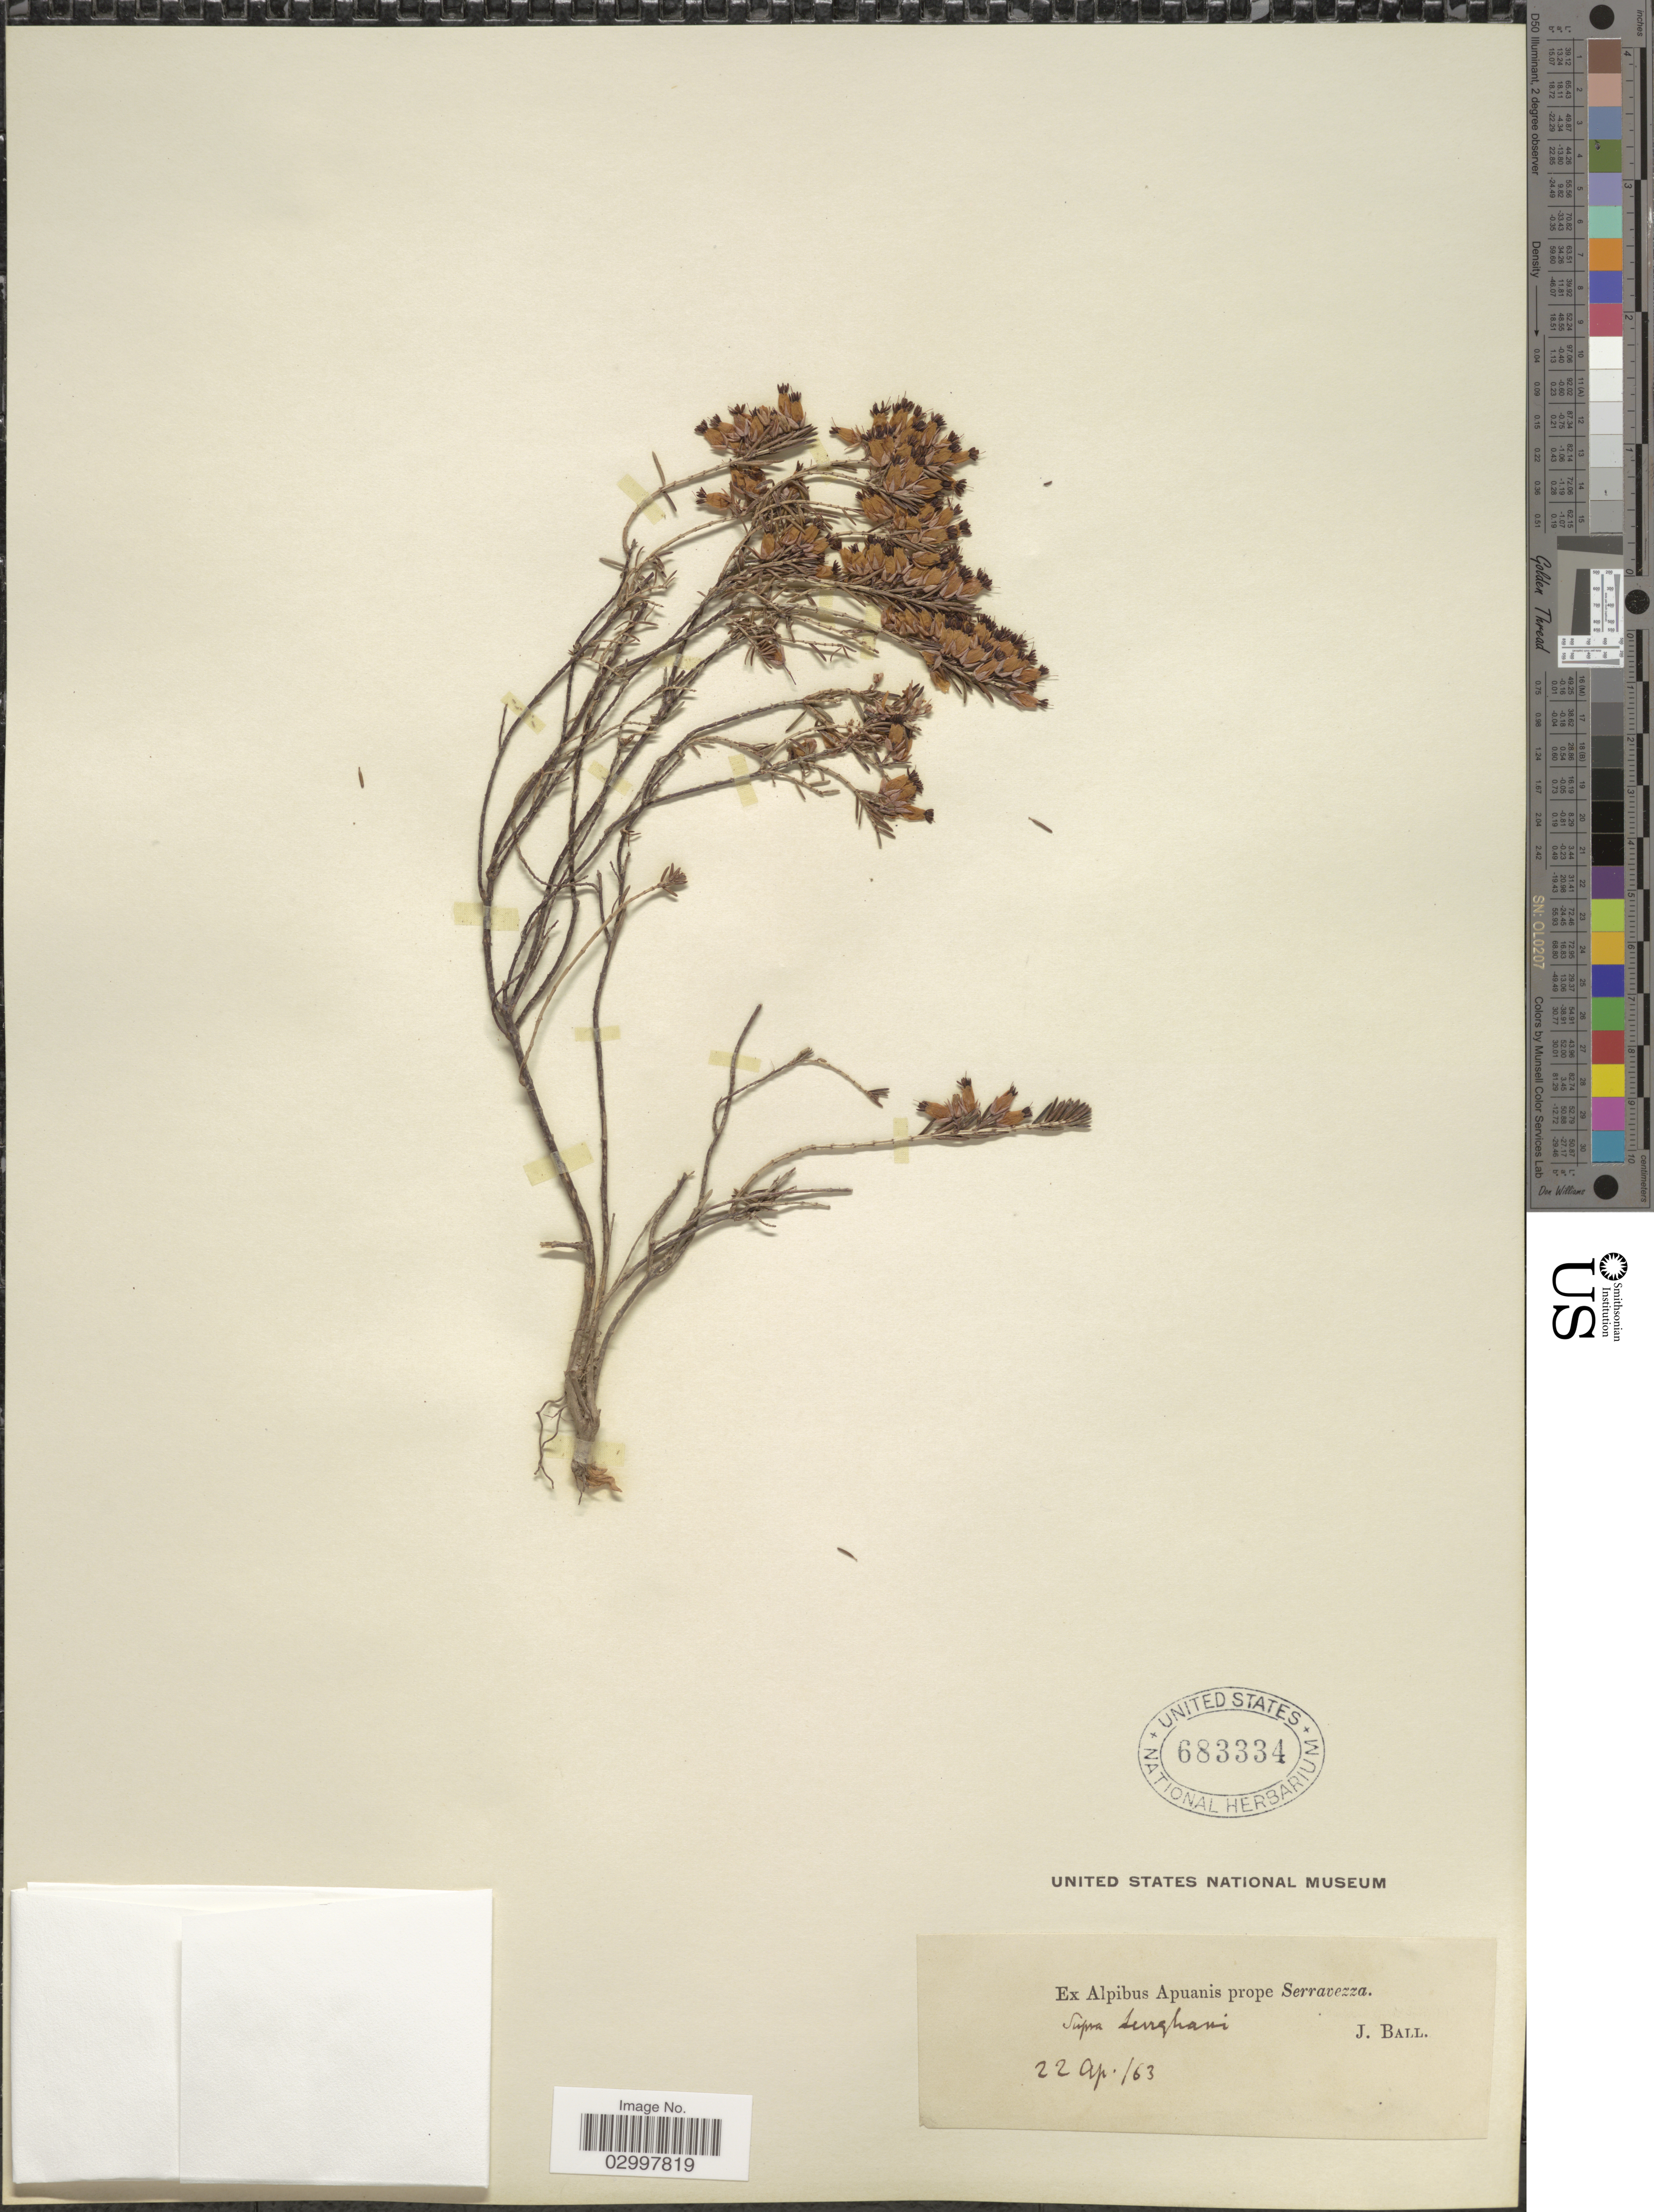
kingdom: Plantae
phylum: Tracheophyta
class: Magnoliopsida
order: Ericales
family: Ericaceae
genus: Erica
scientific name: Erica sp.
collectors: J. Ball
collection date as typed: Transcribed d/m/y: 22/4/63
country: Italy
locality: Ex Alpibus Apuanis prope Serravezza [Seravezza]. Supra Lurghani [interpreted].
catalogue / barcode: US 683334